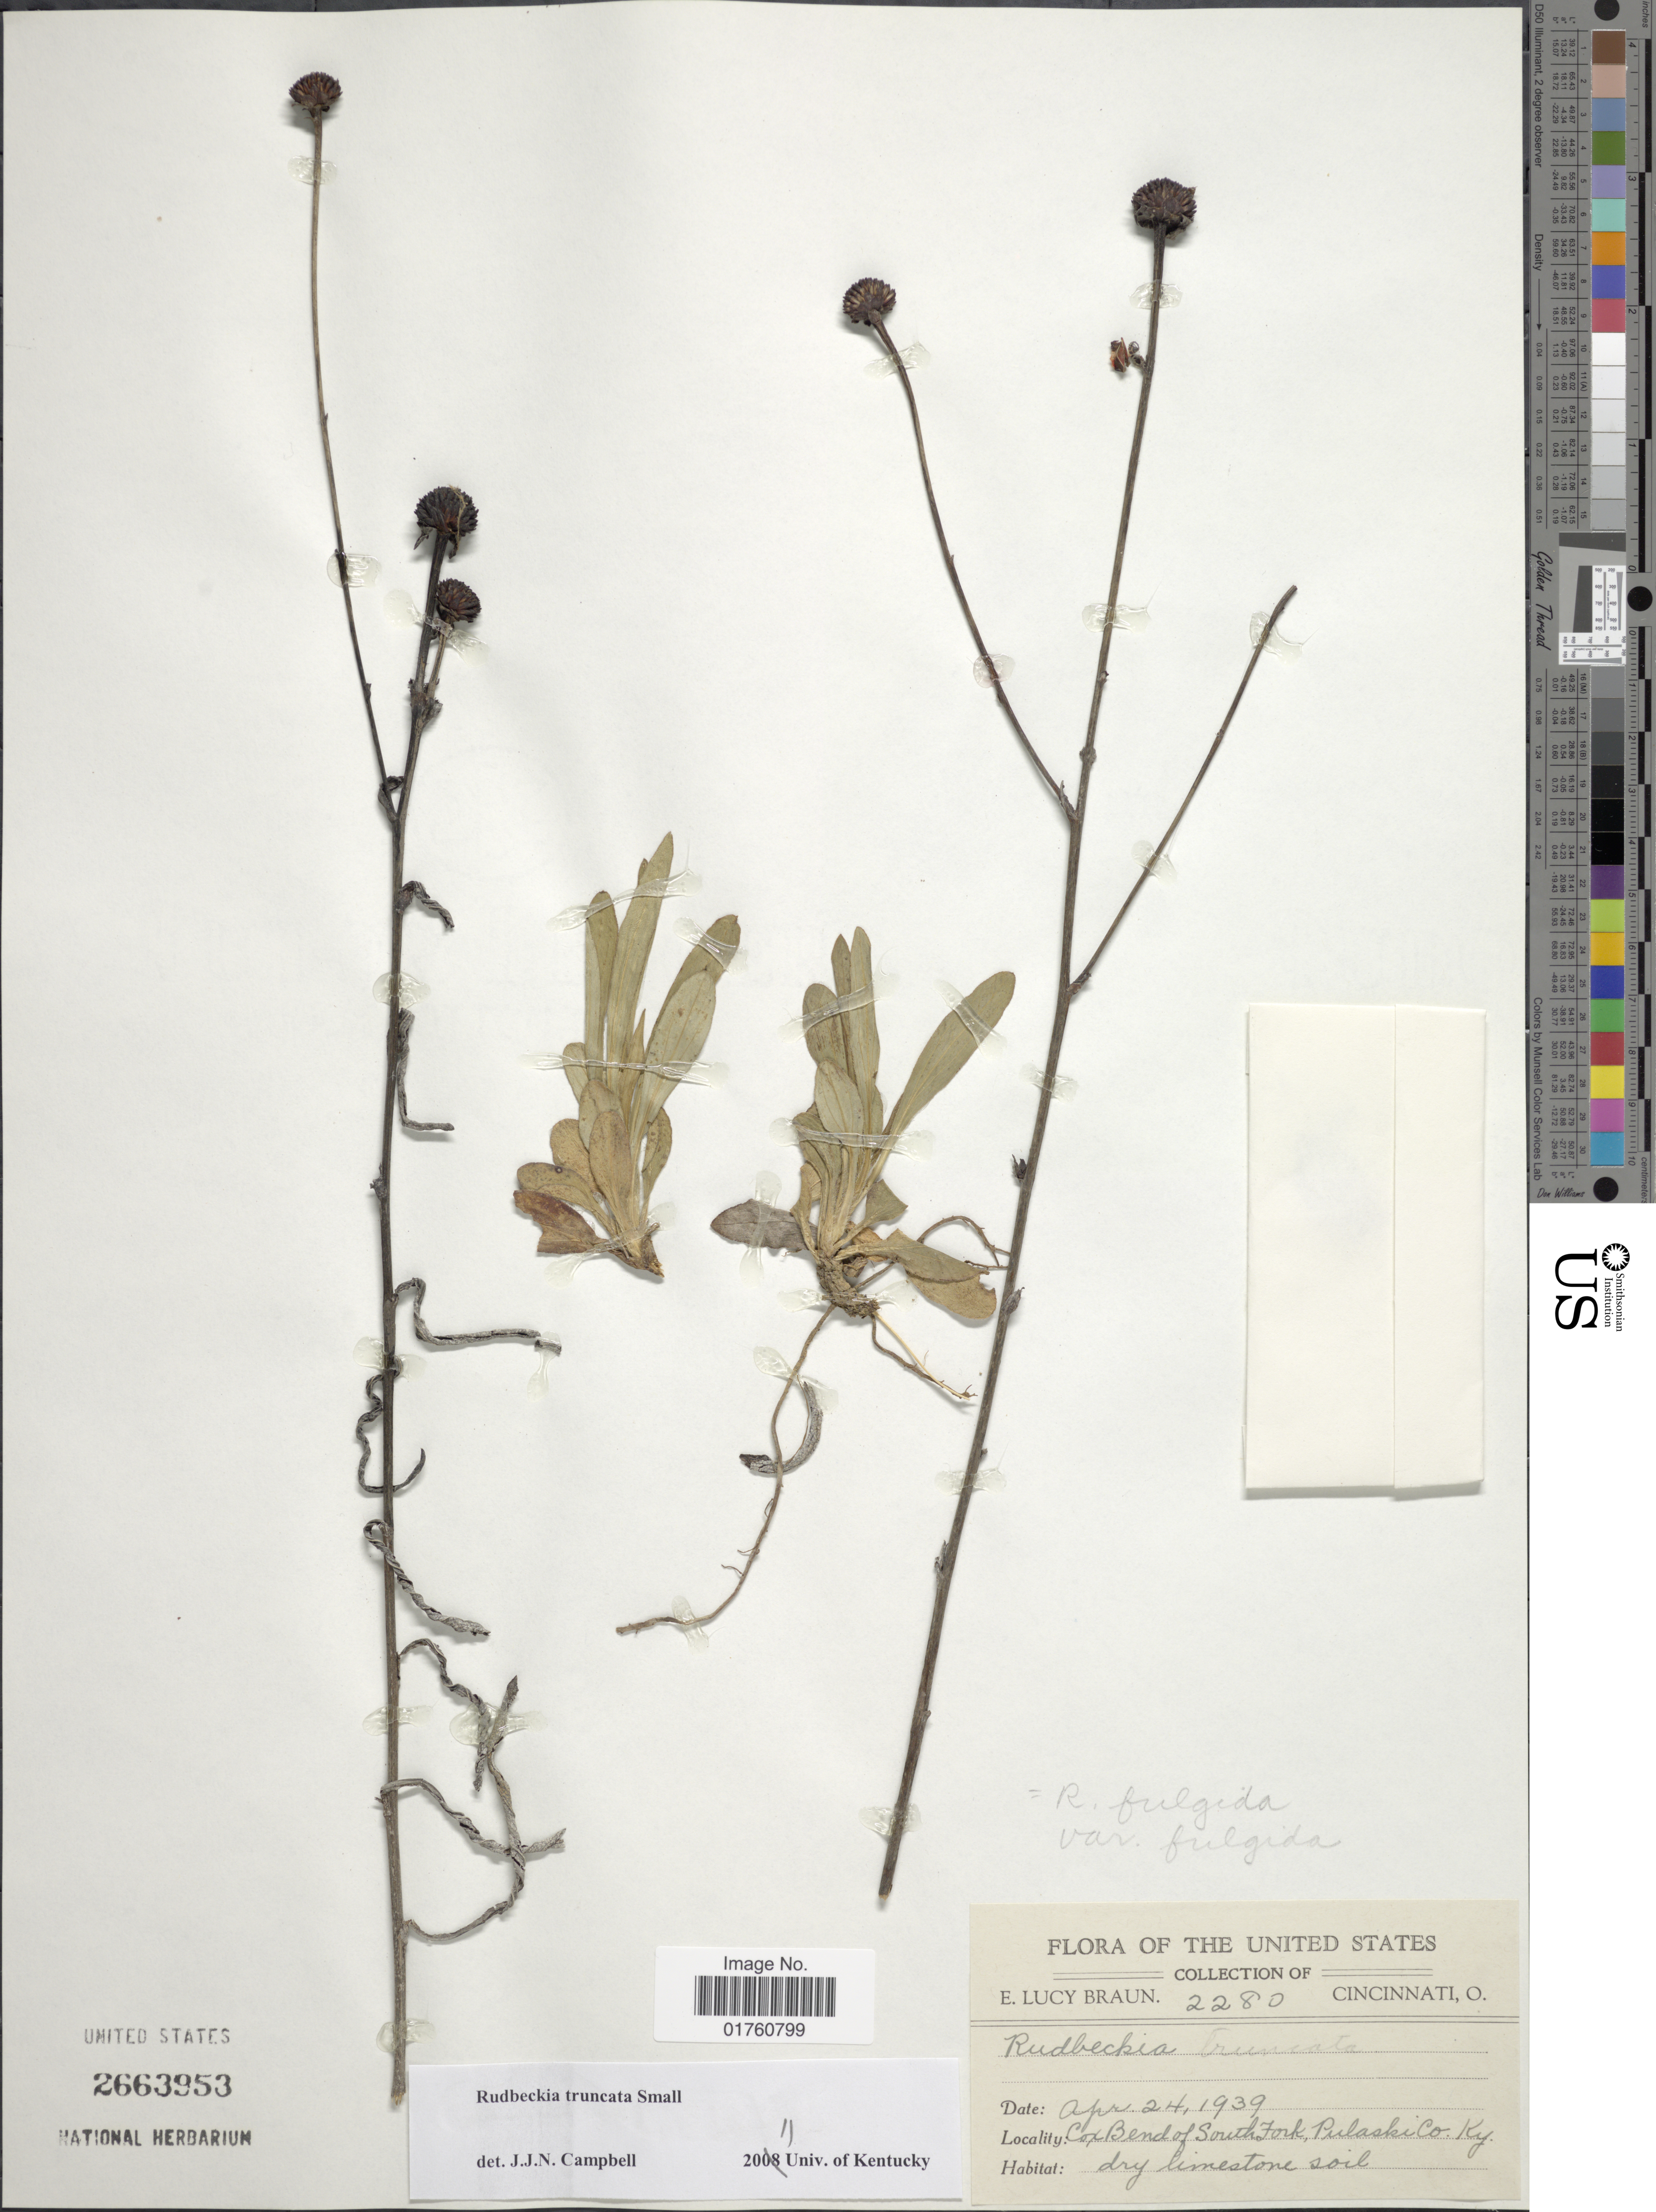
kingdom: Plantae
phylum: Tracheophyta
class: Magnoliopsida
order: Asterales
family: Asteraceae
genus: Rudbeckia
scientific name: Rudbeckia fulgida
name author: Aiton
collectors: E. L. Braun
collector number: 2280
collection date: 1939-04-24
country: United States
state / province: Kentucky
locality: Cox Bend of South Fork, Pulaski Co. Ky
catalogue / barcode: US 2663953